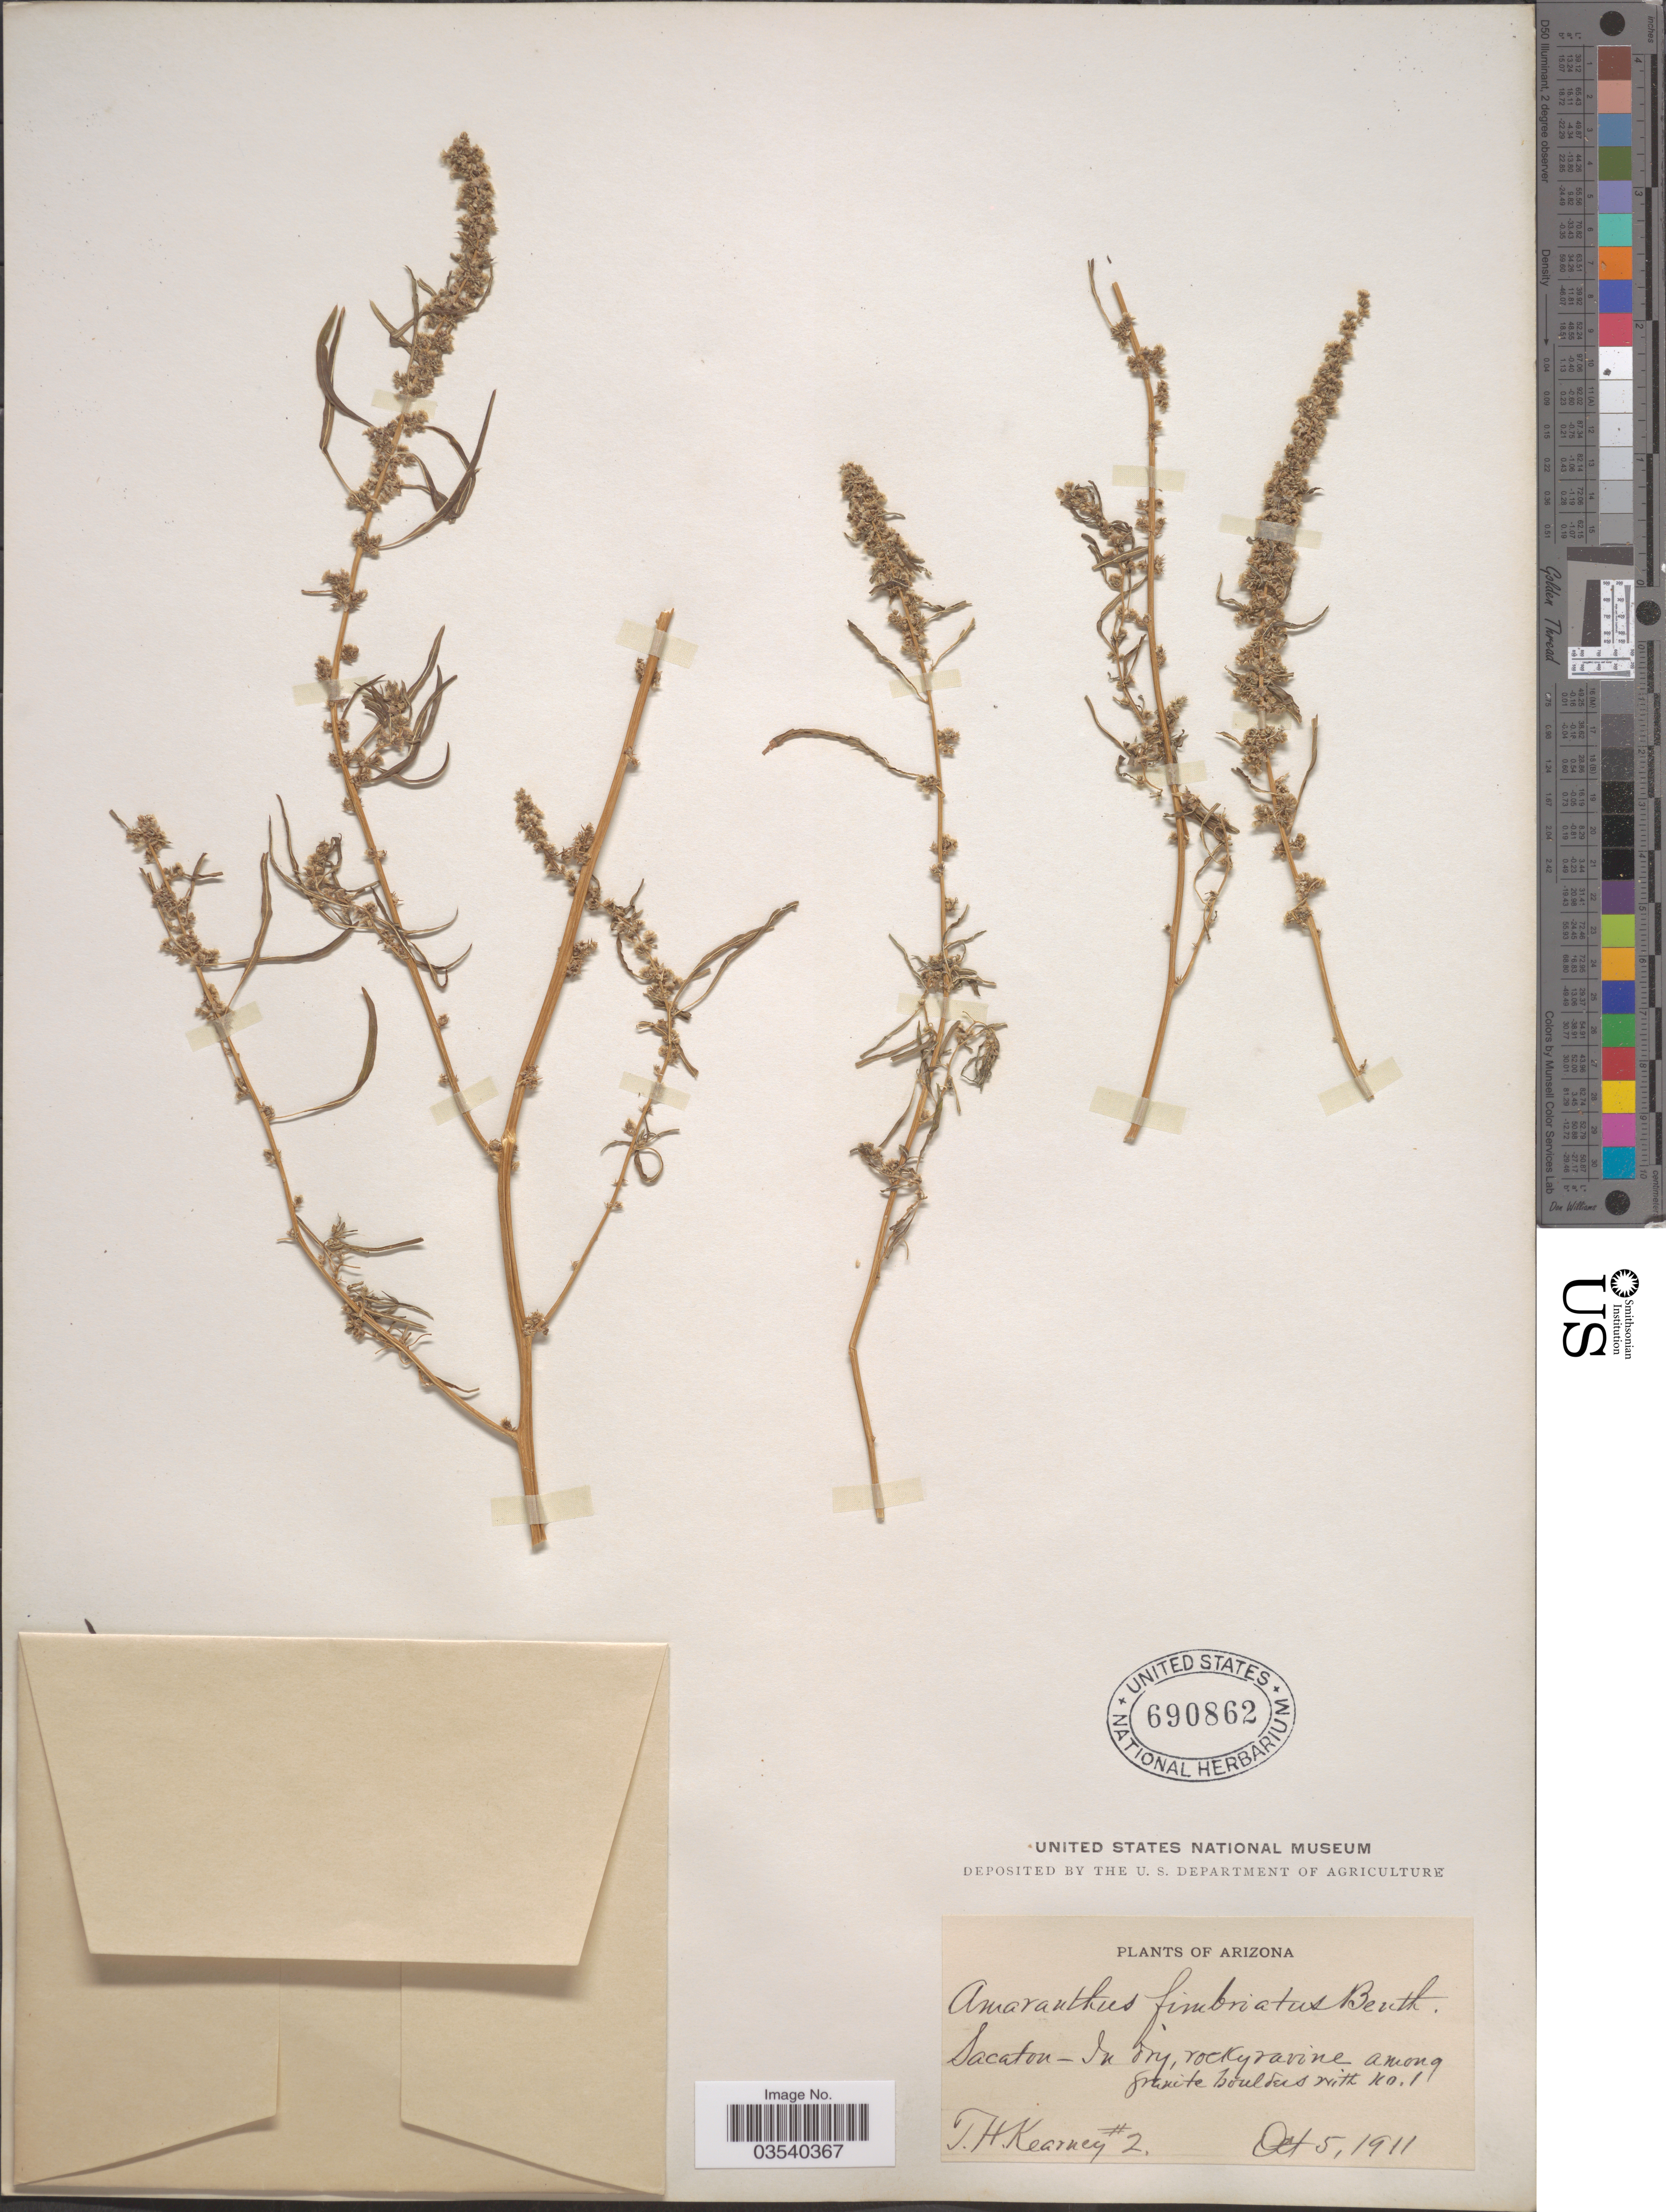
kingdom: Plantae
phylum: Tracheophyta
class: Magnoliopsida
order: Caryophyllales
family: Amaranthaceae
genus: Amaranthus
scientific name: Amaranthus fimbriatus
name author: (Torr.) Benth. ex S. Watson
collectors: T. H. Kearney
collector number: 2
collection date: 1911-10-05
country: United States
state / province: Arizona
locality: Sacaton - In dry, rocky ravine among granite boulders with No. 1.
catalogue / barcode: US 690862